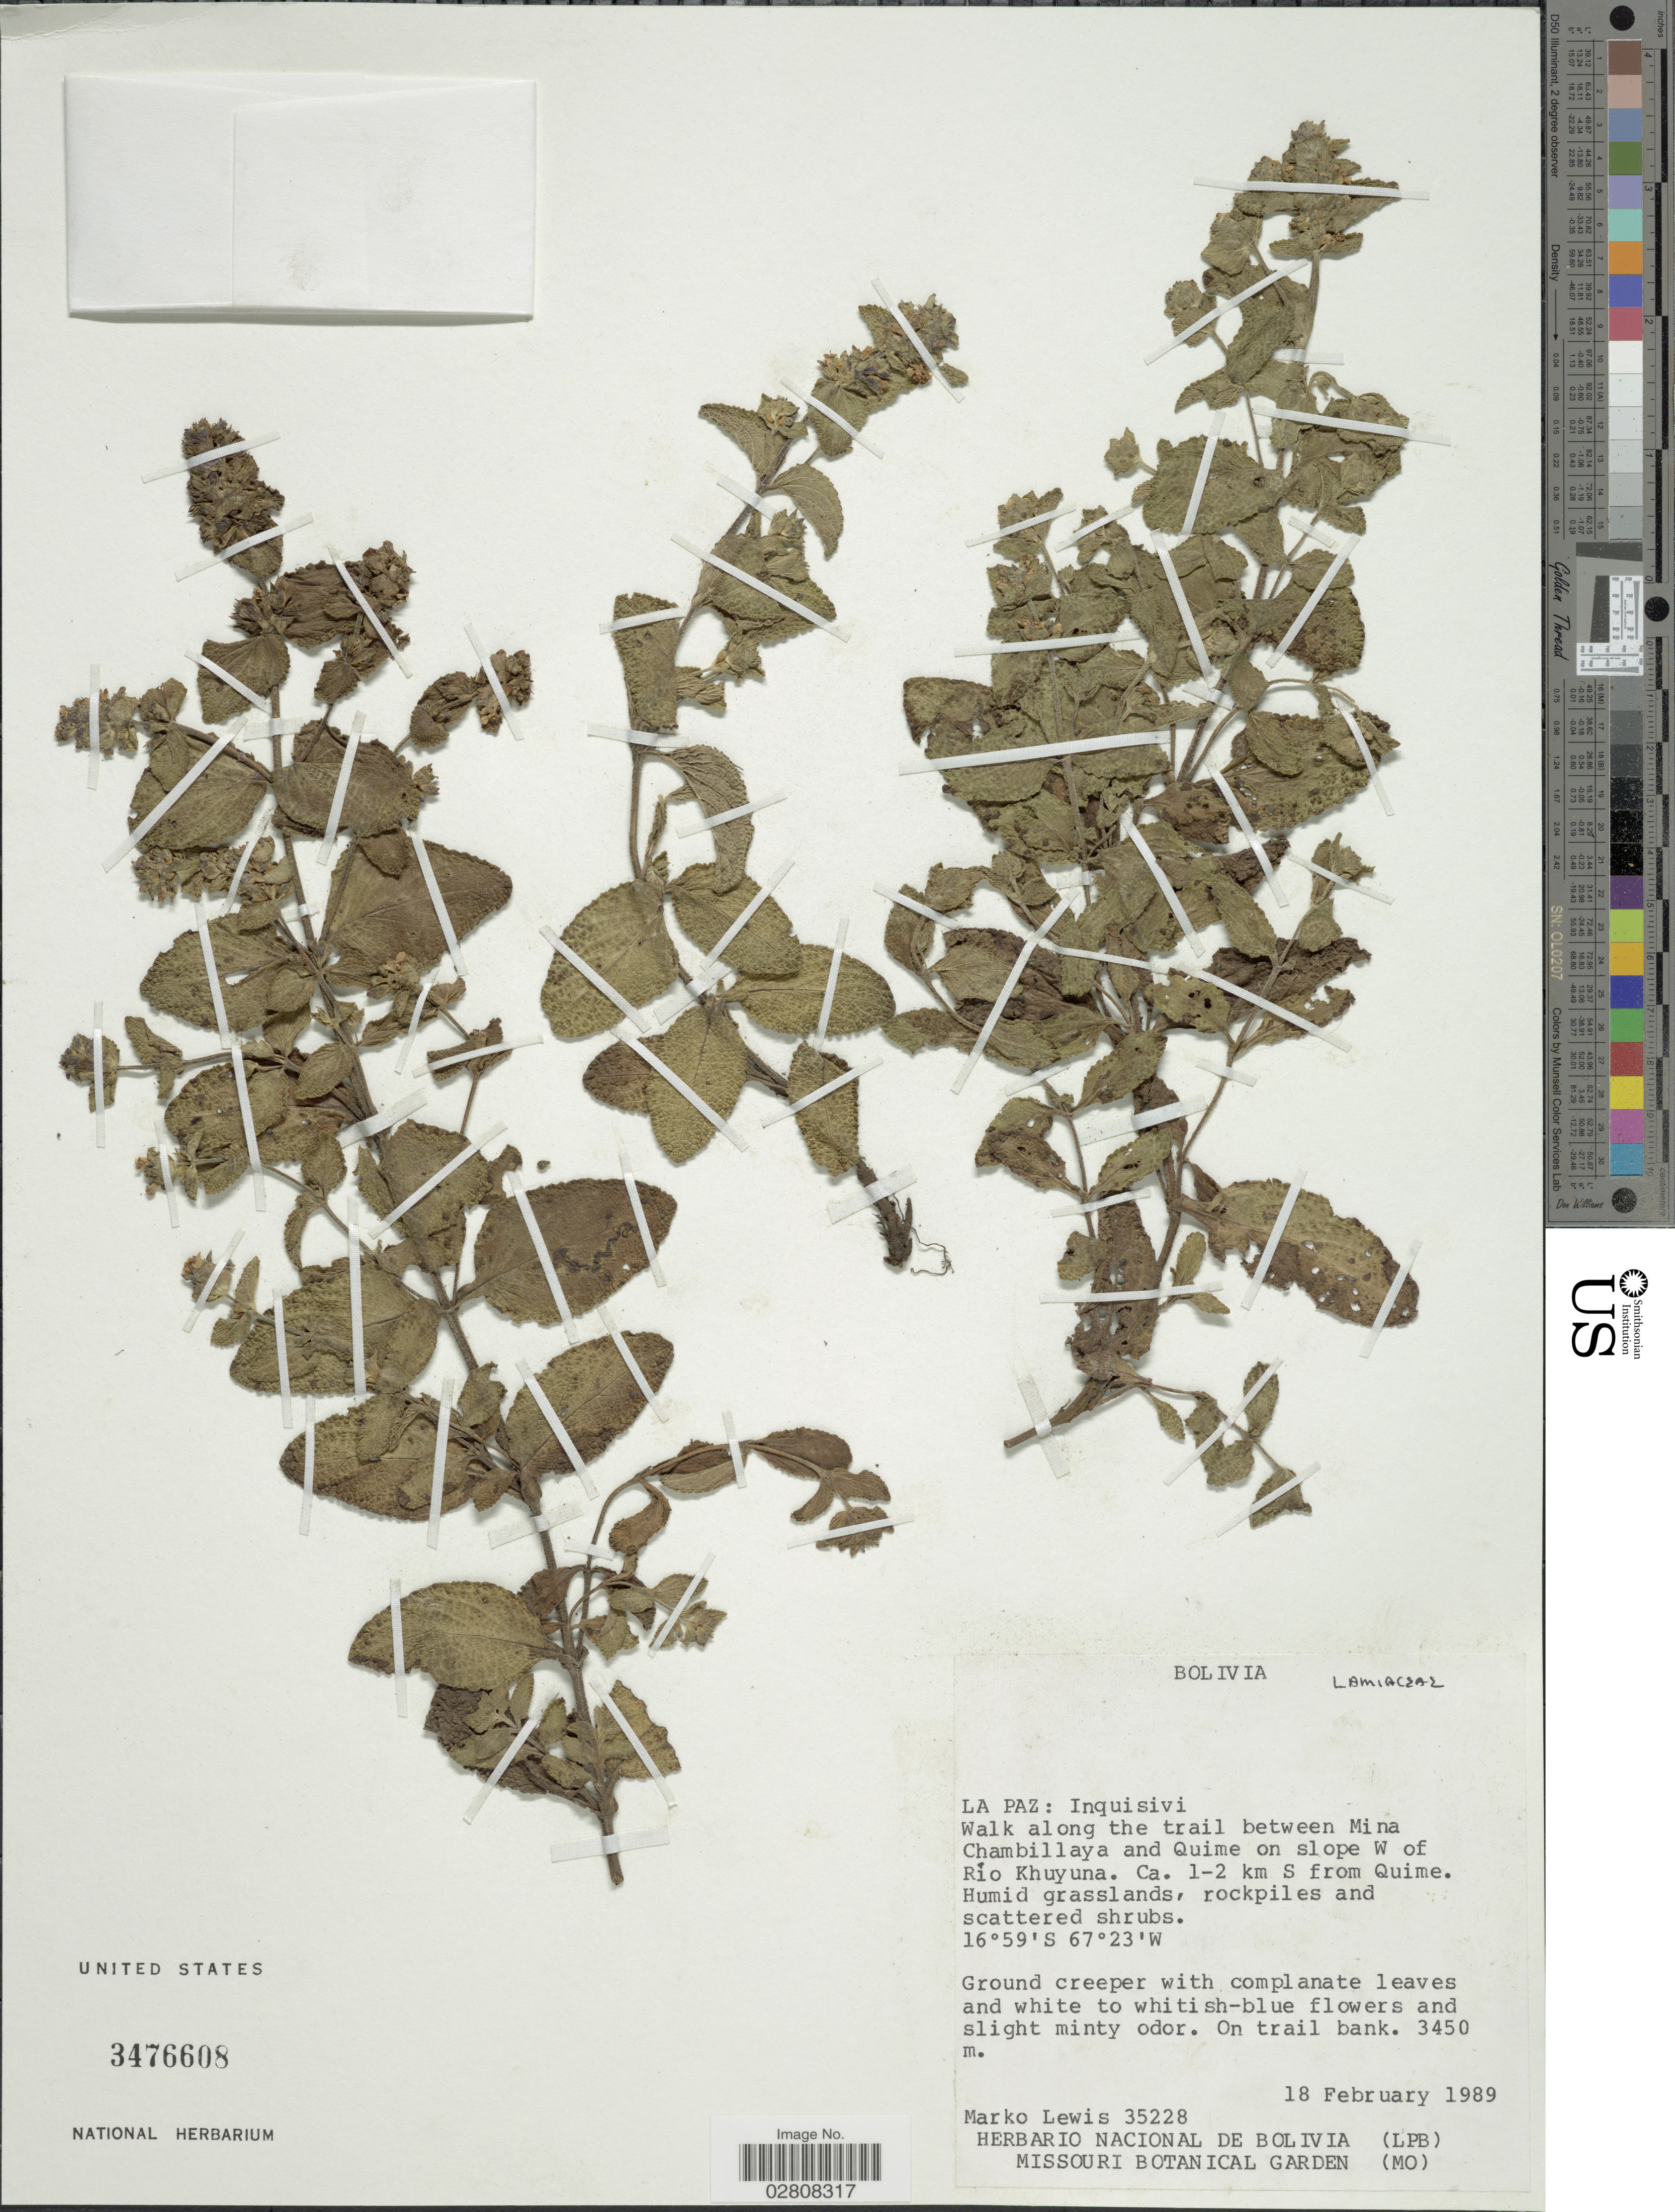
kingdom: Plantae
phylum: Tracheophyta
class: Magnoliopsida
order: Lamiales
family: Lamiaceae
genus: Lepechinia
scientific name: Lepechinia sp.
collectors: M. A. Lewis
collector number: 35228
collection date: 1989-02-18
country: Bolivia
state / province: La Paz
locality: Inquisivi. Walk along the trail between Mina Chambillaya and Quime on slope W of Rio Khuyuna. Ca. 1-2 km S from Quime.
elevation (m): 3450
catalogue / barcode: US 3476608